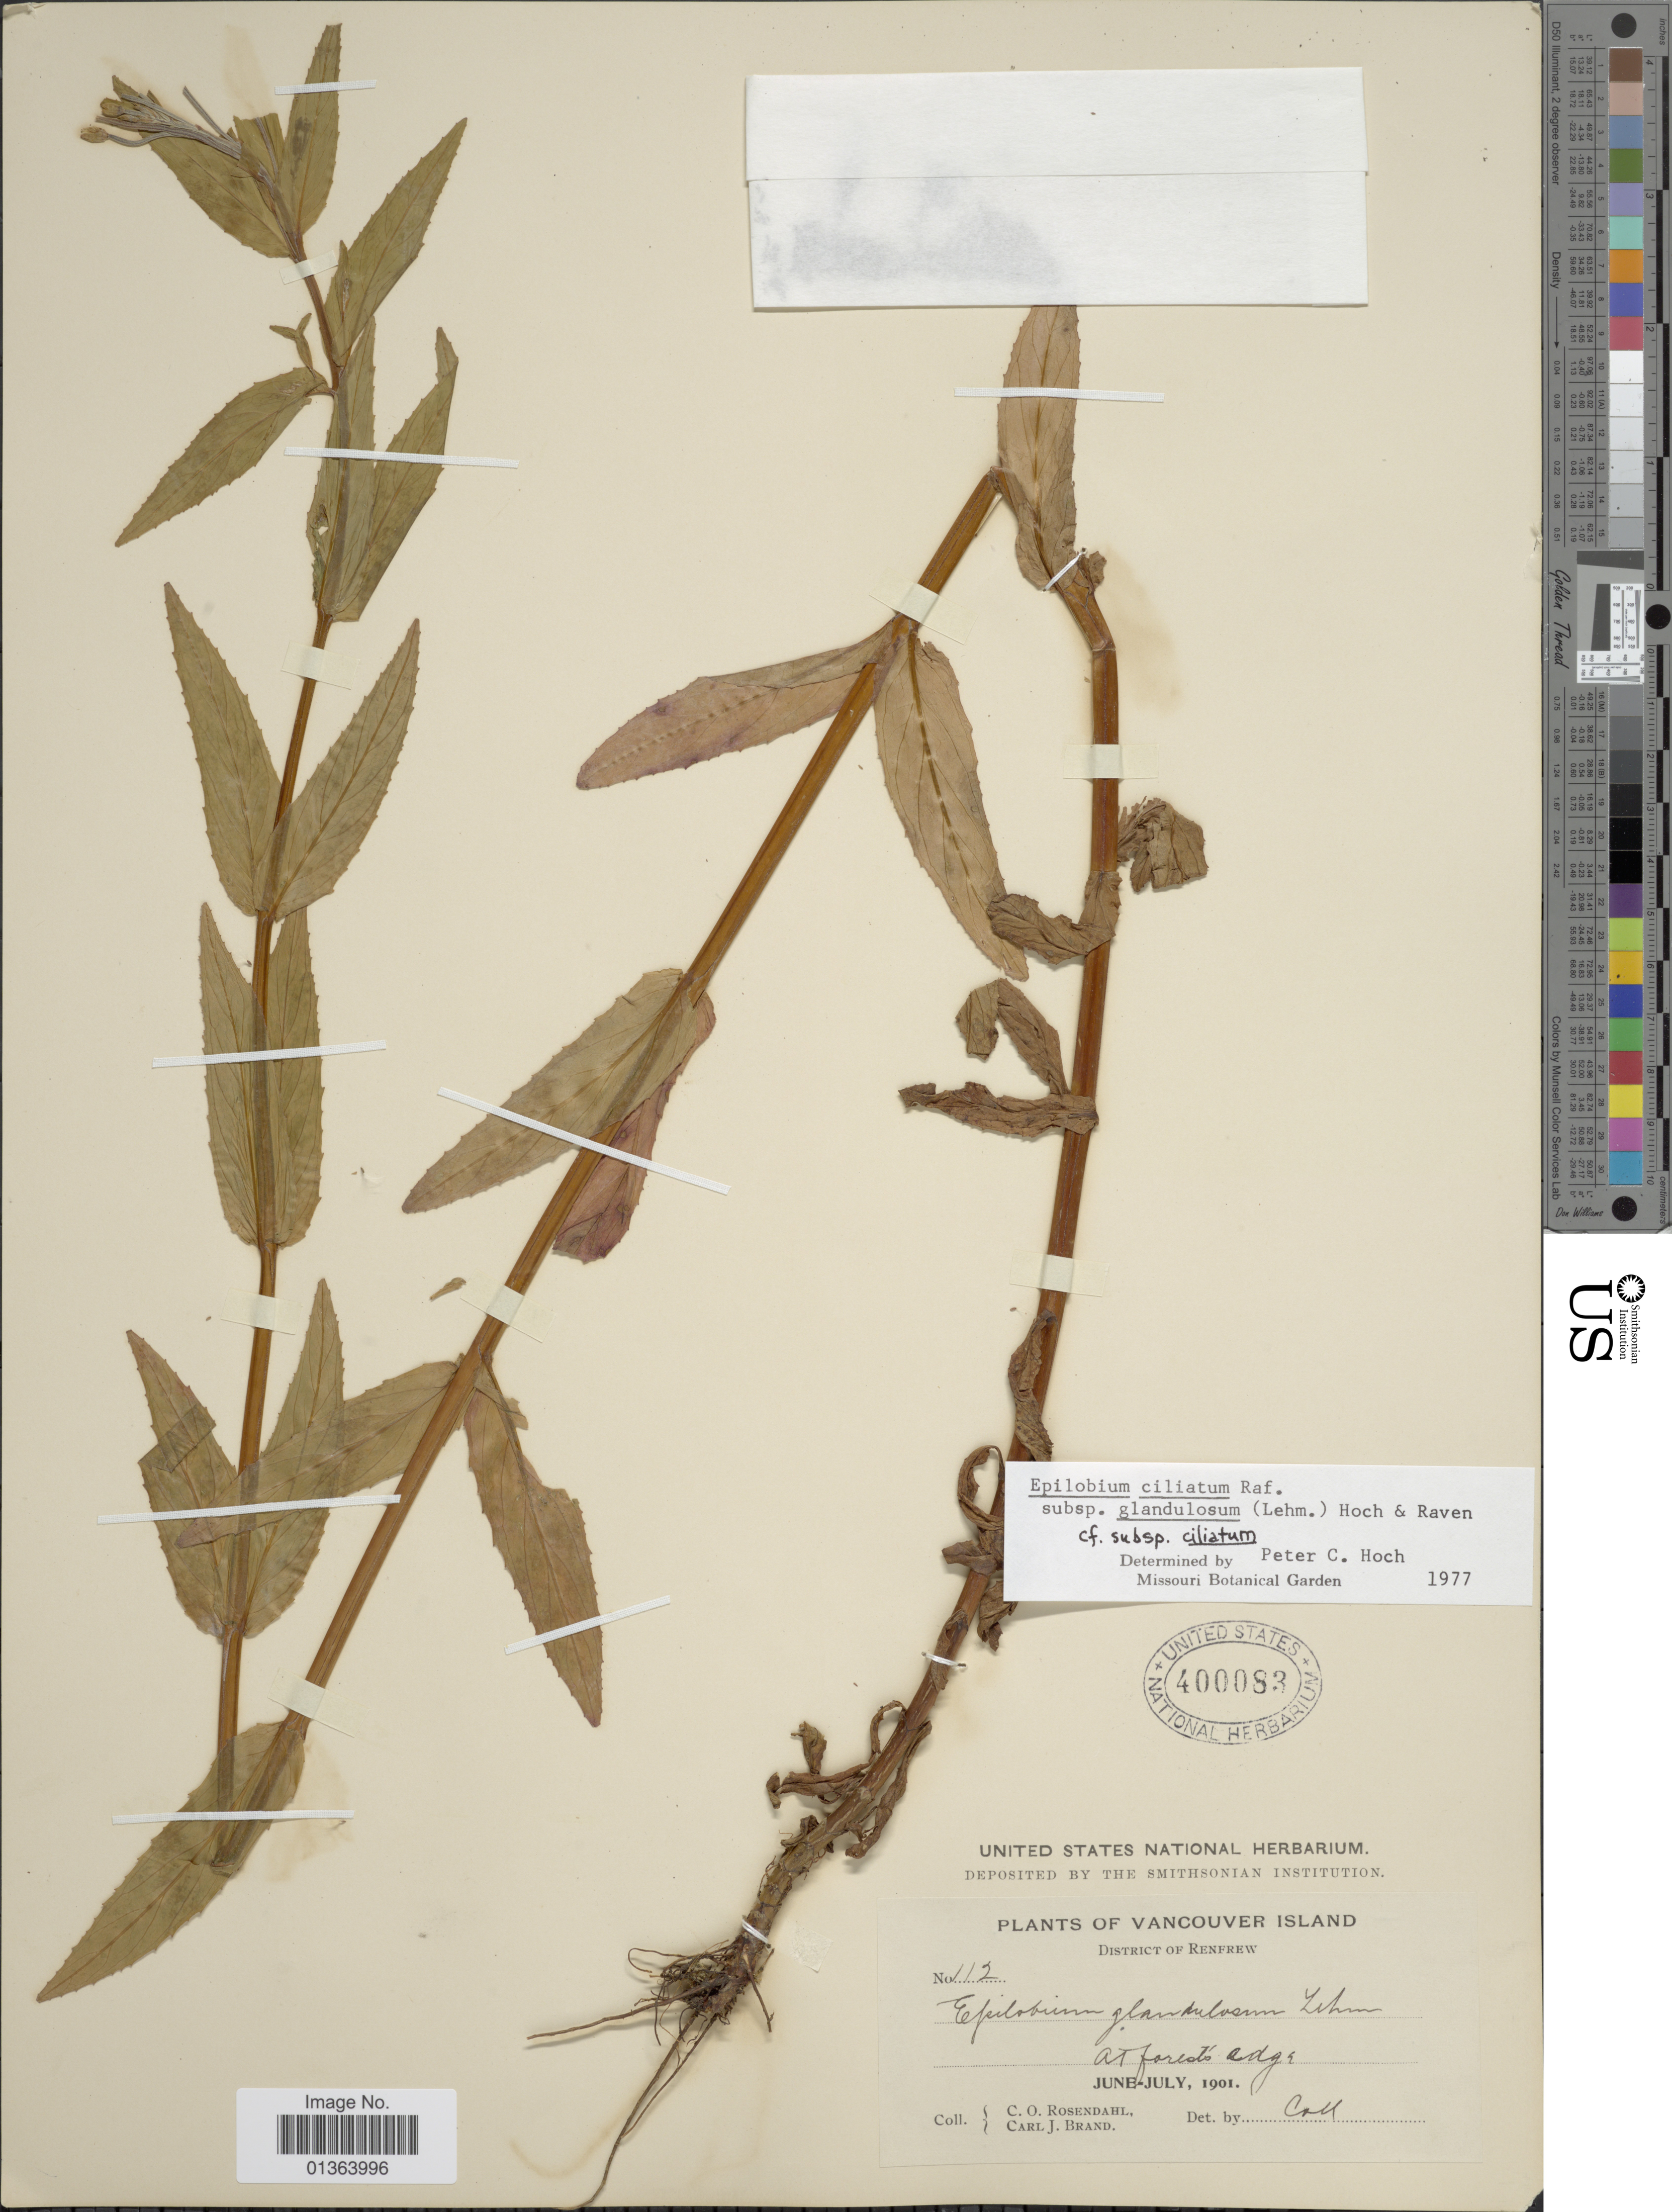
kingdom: Plantae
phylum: Tracheophyta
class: Magnoliopsida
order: Myrtales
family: Onagraceae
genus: Epilobium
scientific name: Epilobium ciliatum subsp. glandulosum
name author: (Lehm.) Hoch & P.H. Raven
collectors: C. O. Rosendahl & C. J. Brand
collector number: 112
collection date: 1901-06/1901-07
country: Canada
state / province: British Columbia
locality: Vancouver Island. District of Renfrew.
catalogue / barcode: US 400083